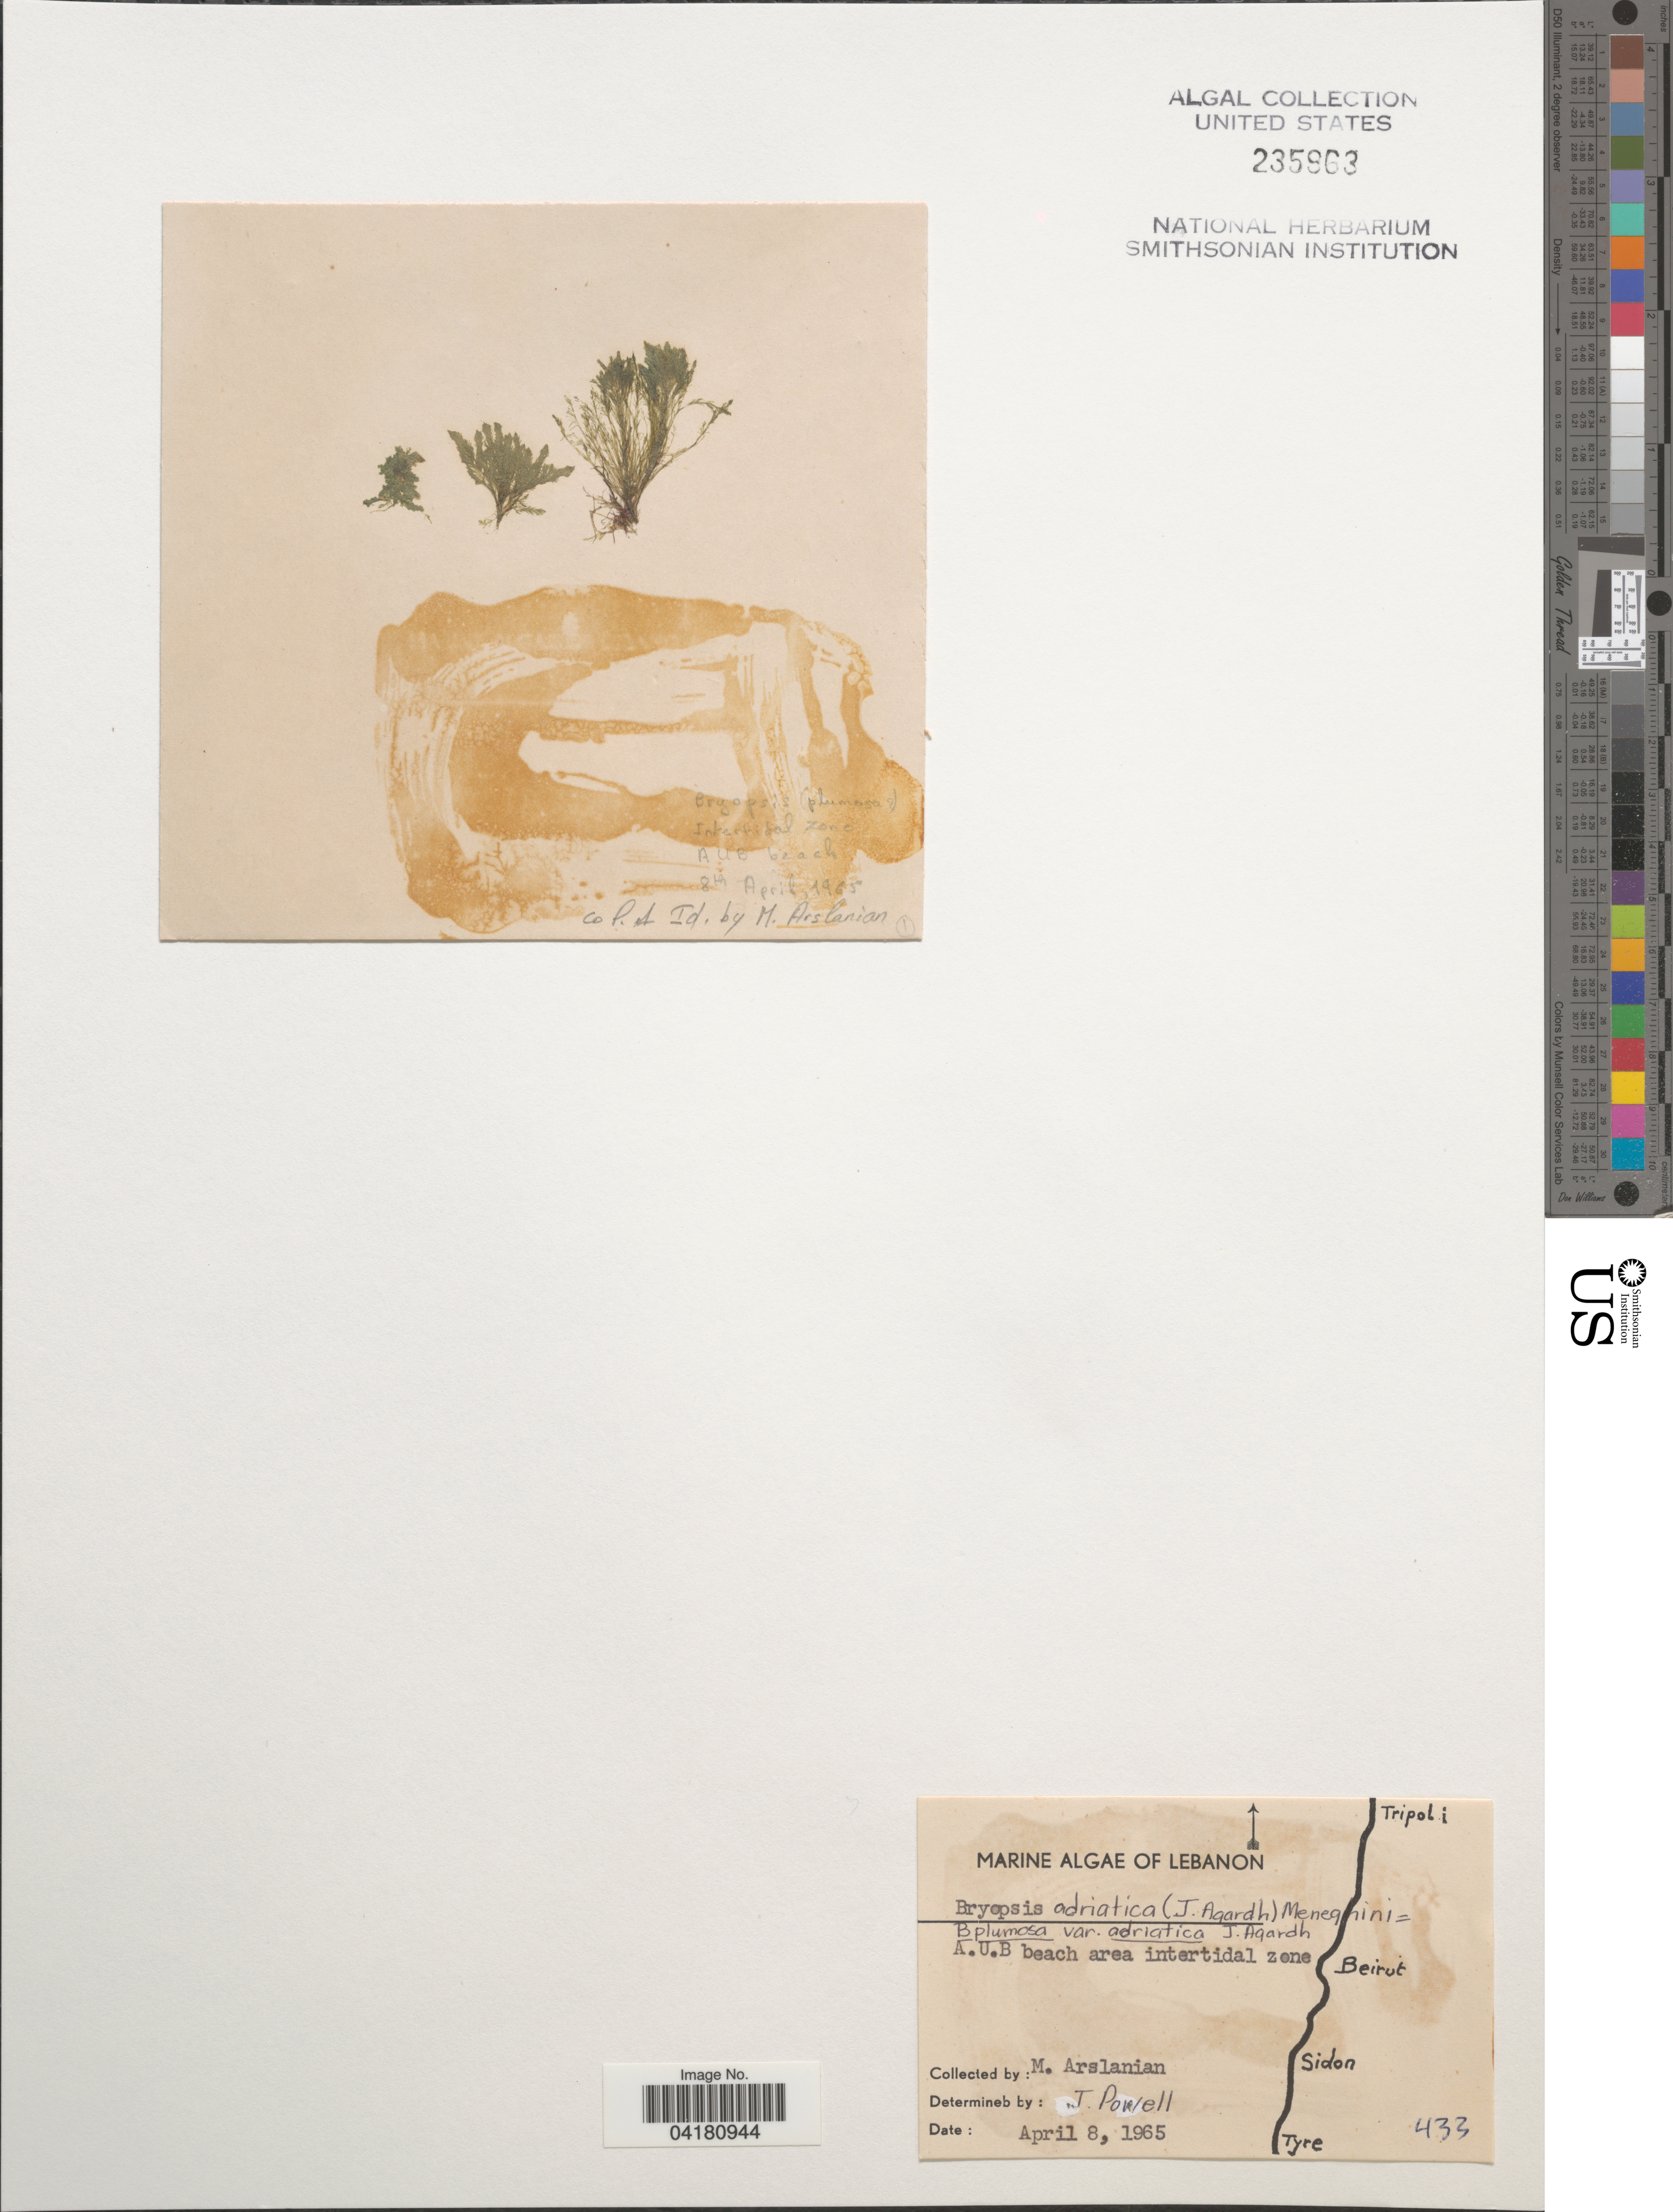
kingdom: Plantae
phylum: Chlorophyta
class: Ulvophyceae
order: Bryopsidales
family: Bryopsidaceae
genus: Bryopsis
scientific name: Bryopsis plumosa var. adriatica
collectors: M. Arslanian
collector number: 433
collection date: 1965-04-08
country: Lebanon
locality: A.U.B. beach area intertidal zone.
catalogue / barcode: US 235963